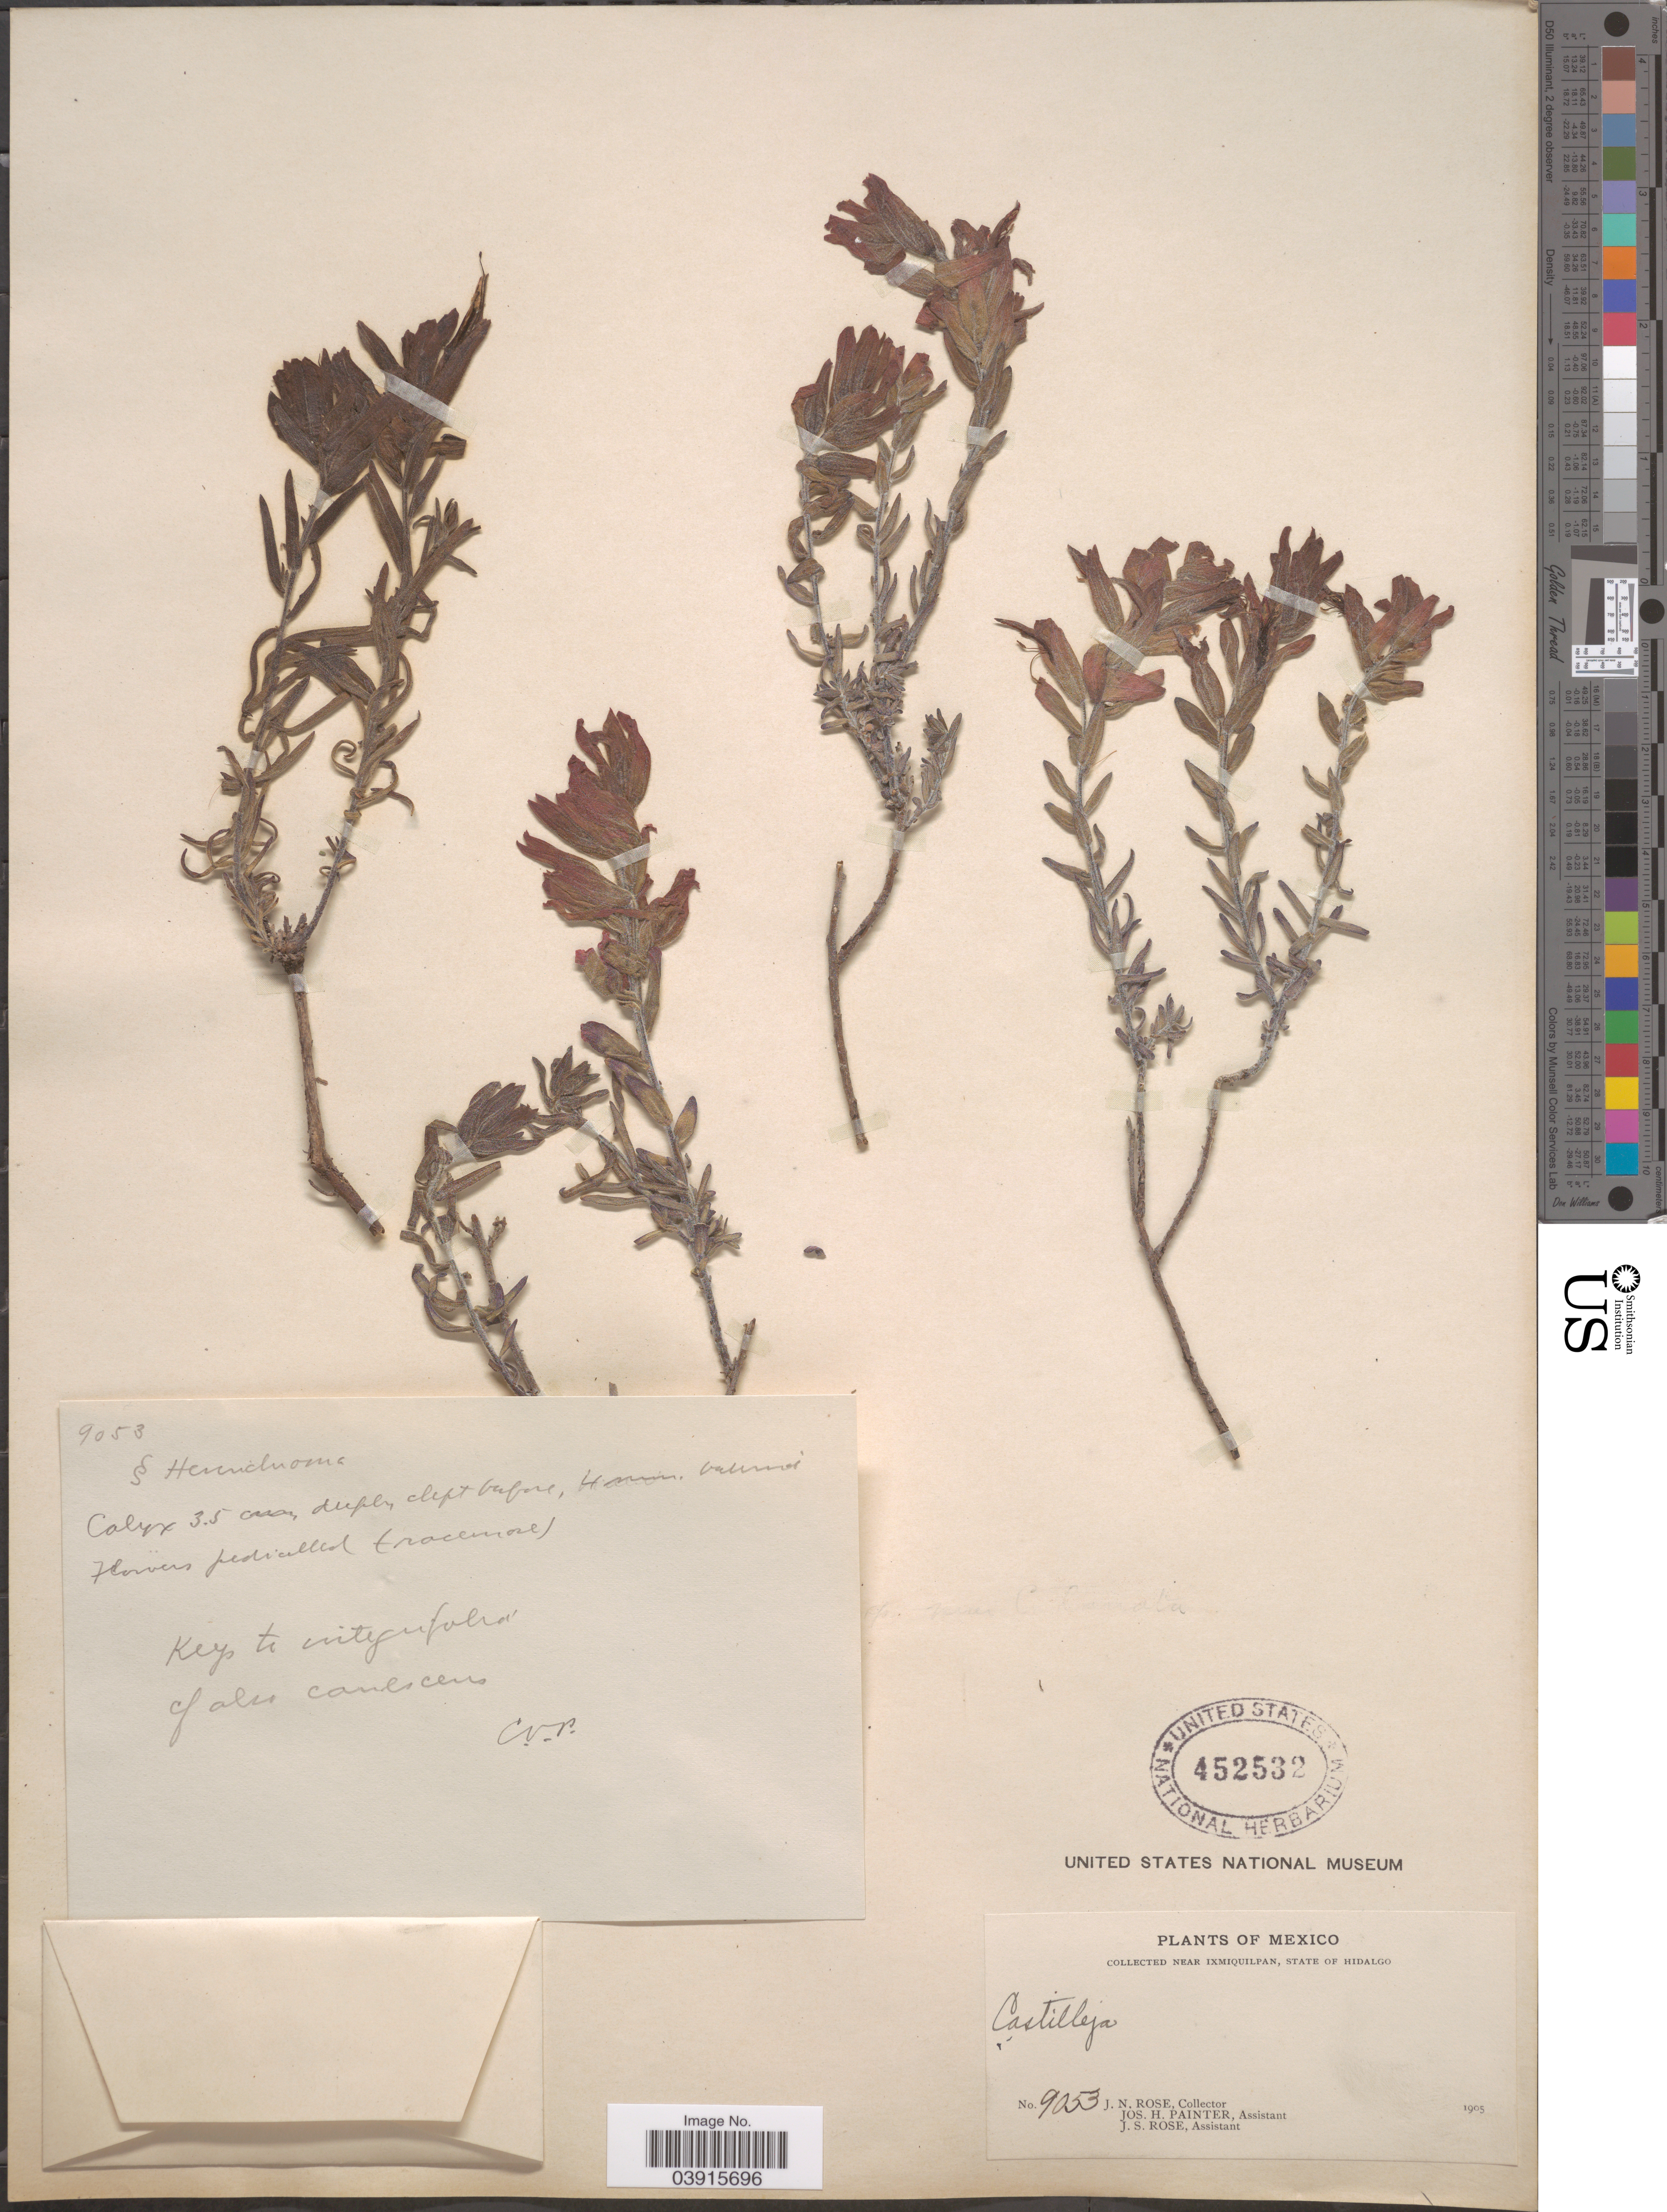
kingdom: Plantae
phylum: Tracheophyta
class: Magnoliopsida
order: Lamiales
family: Orobanchaceae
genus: Castilleja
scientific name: Castilleja tenuiflora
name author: Benth.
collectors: J. N. Rose, J. H. Painter & J. S. Rose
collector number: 9053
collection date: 1905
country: Mexico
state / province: Hidalgo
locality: Near Ixmiquilpan.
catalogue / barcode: US 452532